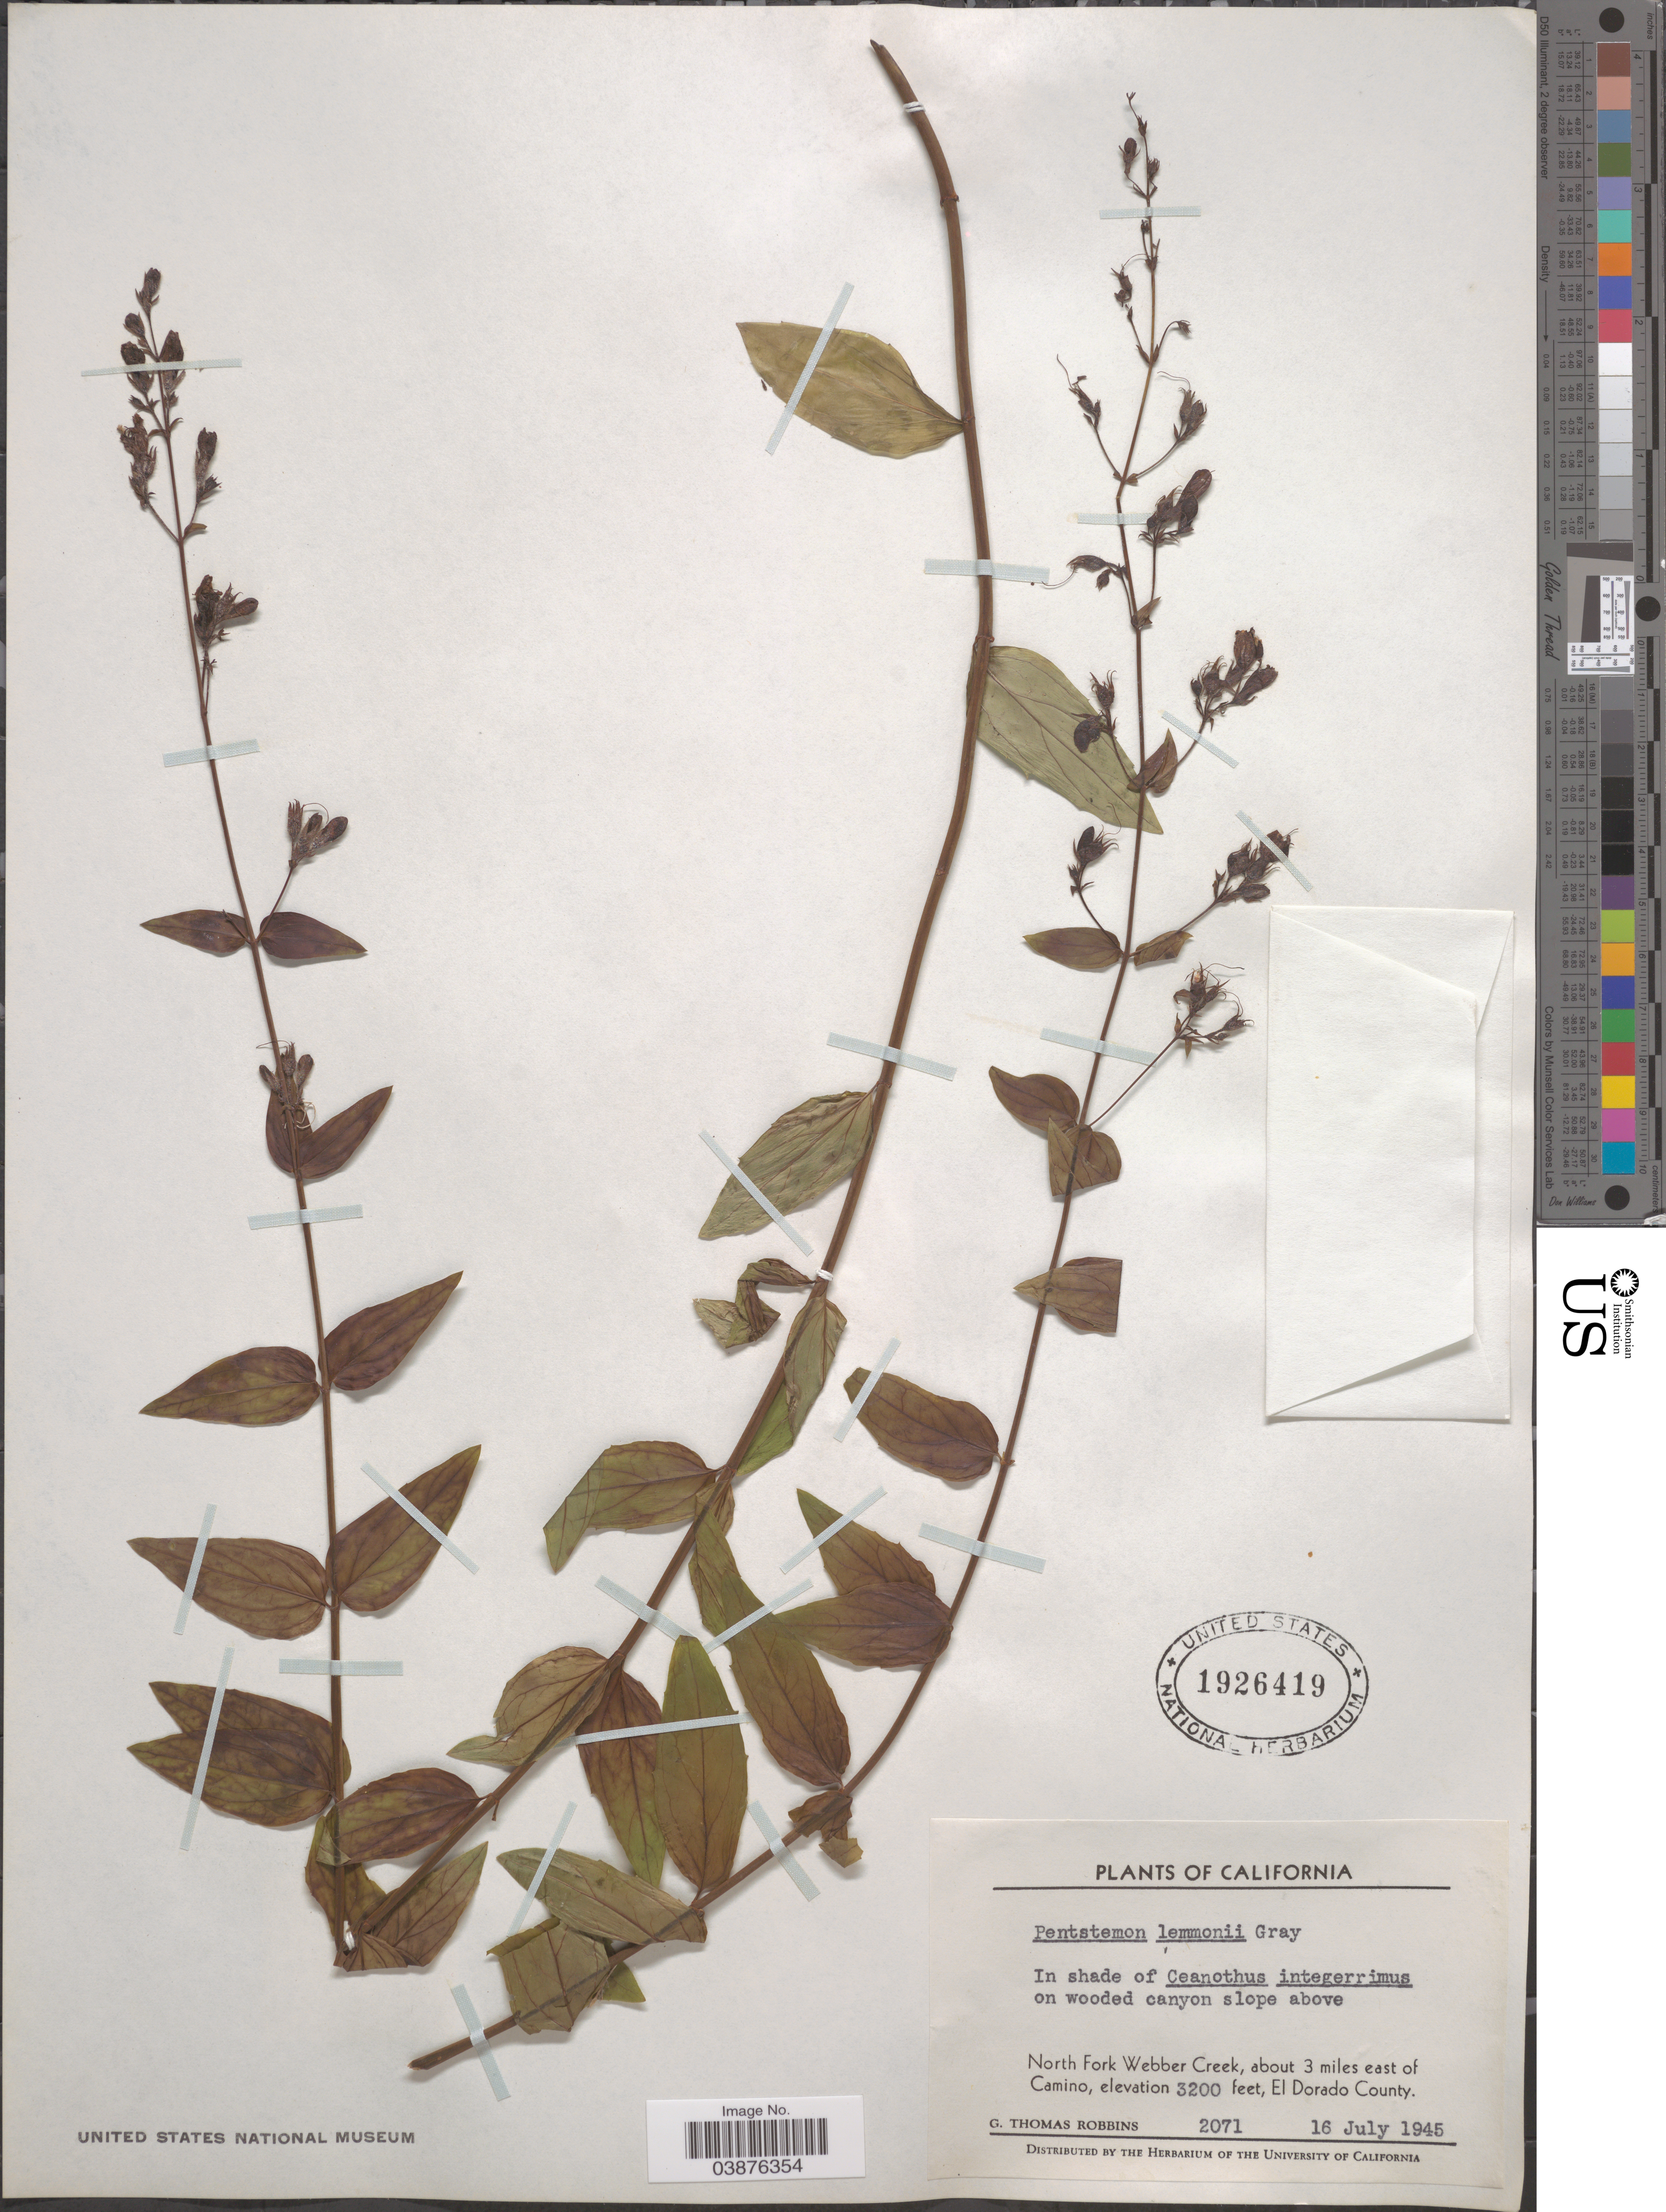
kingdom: Plantae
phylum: Tracheophyta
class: Magnoliopsida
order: Lamiales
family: Plantaginaceae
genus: Penstemon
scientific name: Penstemon lemmonii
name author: A. Gray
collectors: G. T. Robbins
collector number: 2071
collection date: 1945-07-16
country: United States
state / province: California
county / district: El Dorado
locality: On wooded canyon slope above North Fork Webber Creek, about 3 miles east of Camino, El Dorado County.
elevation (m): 975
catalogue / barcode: US 1926419